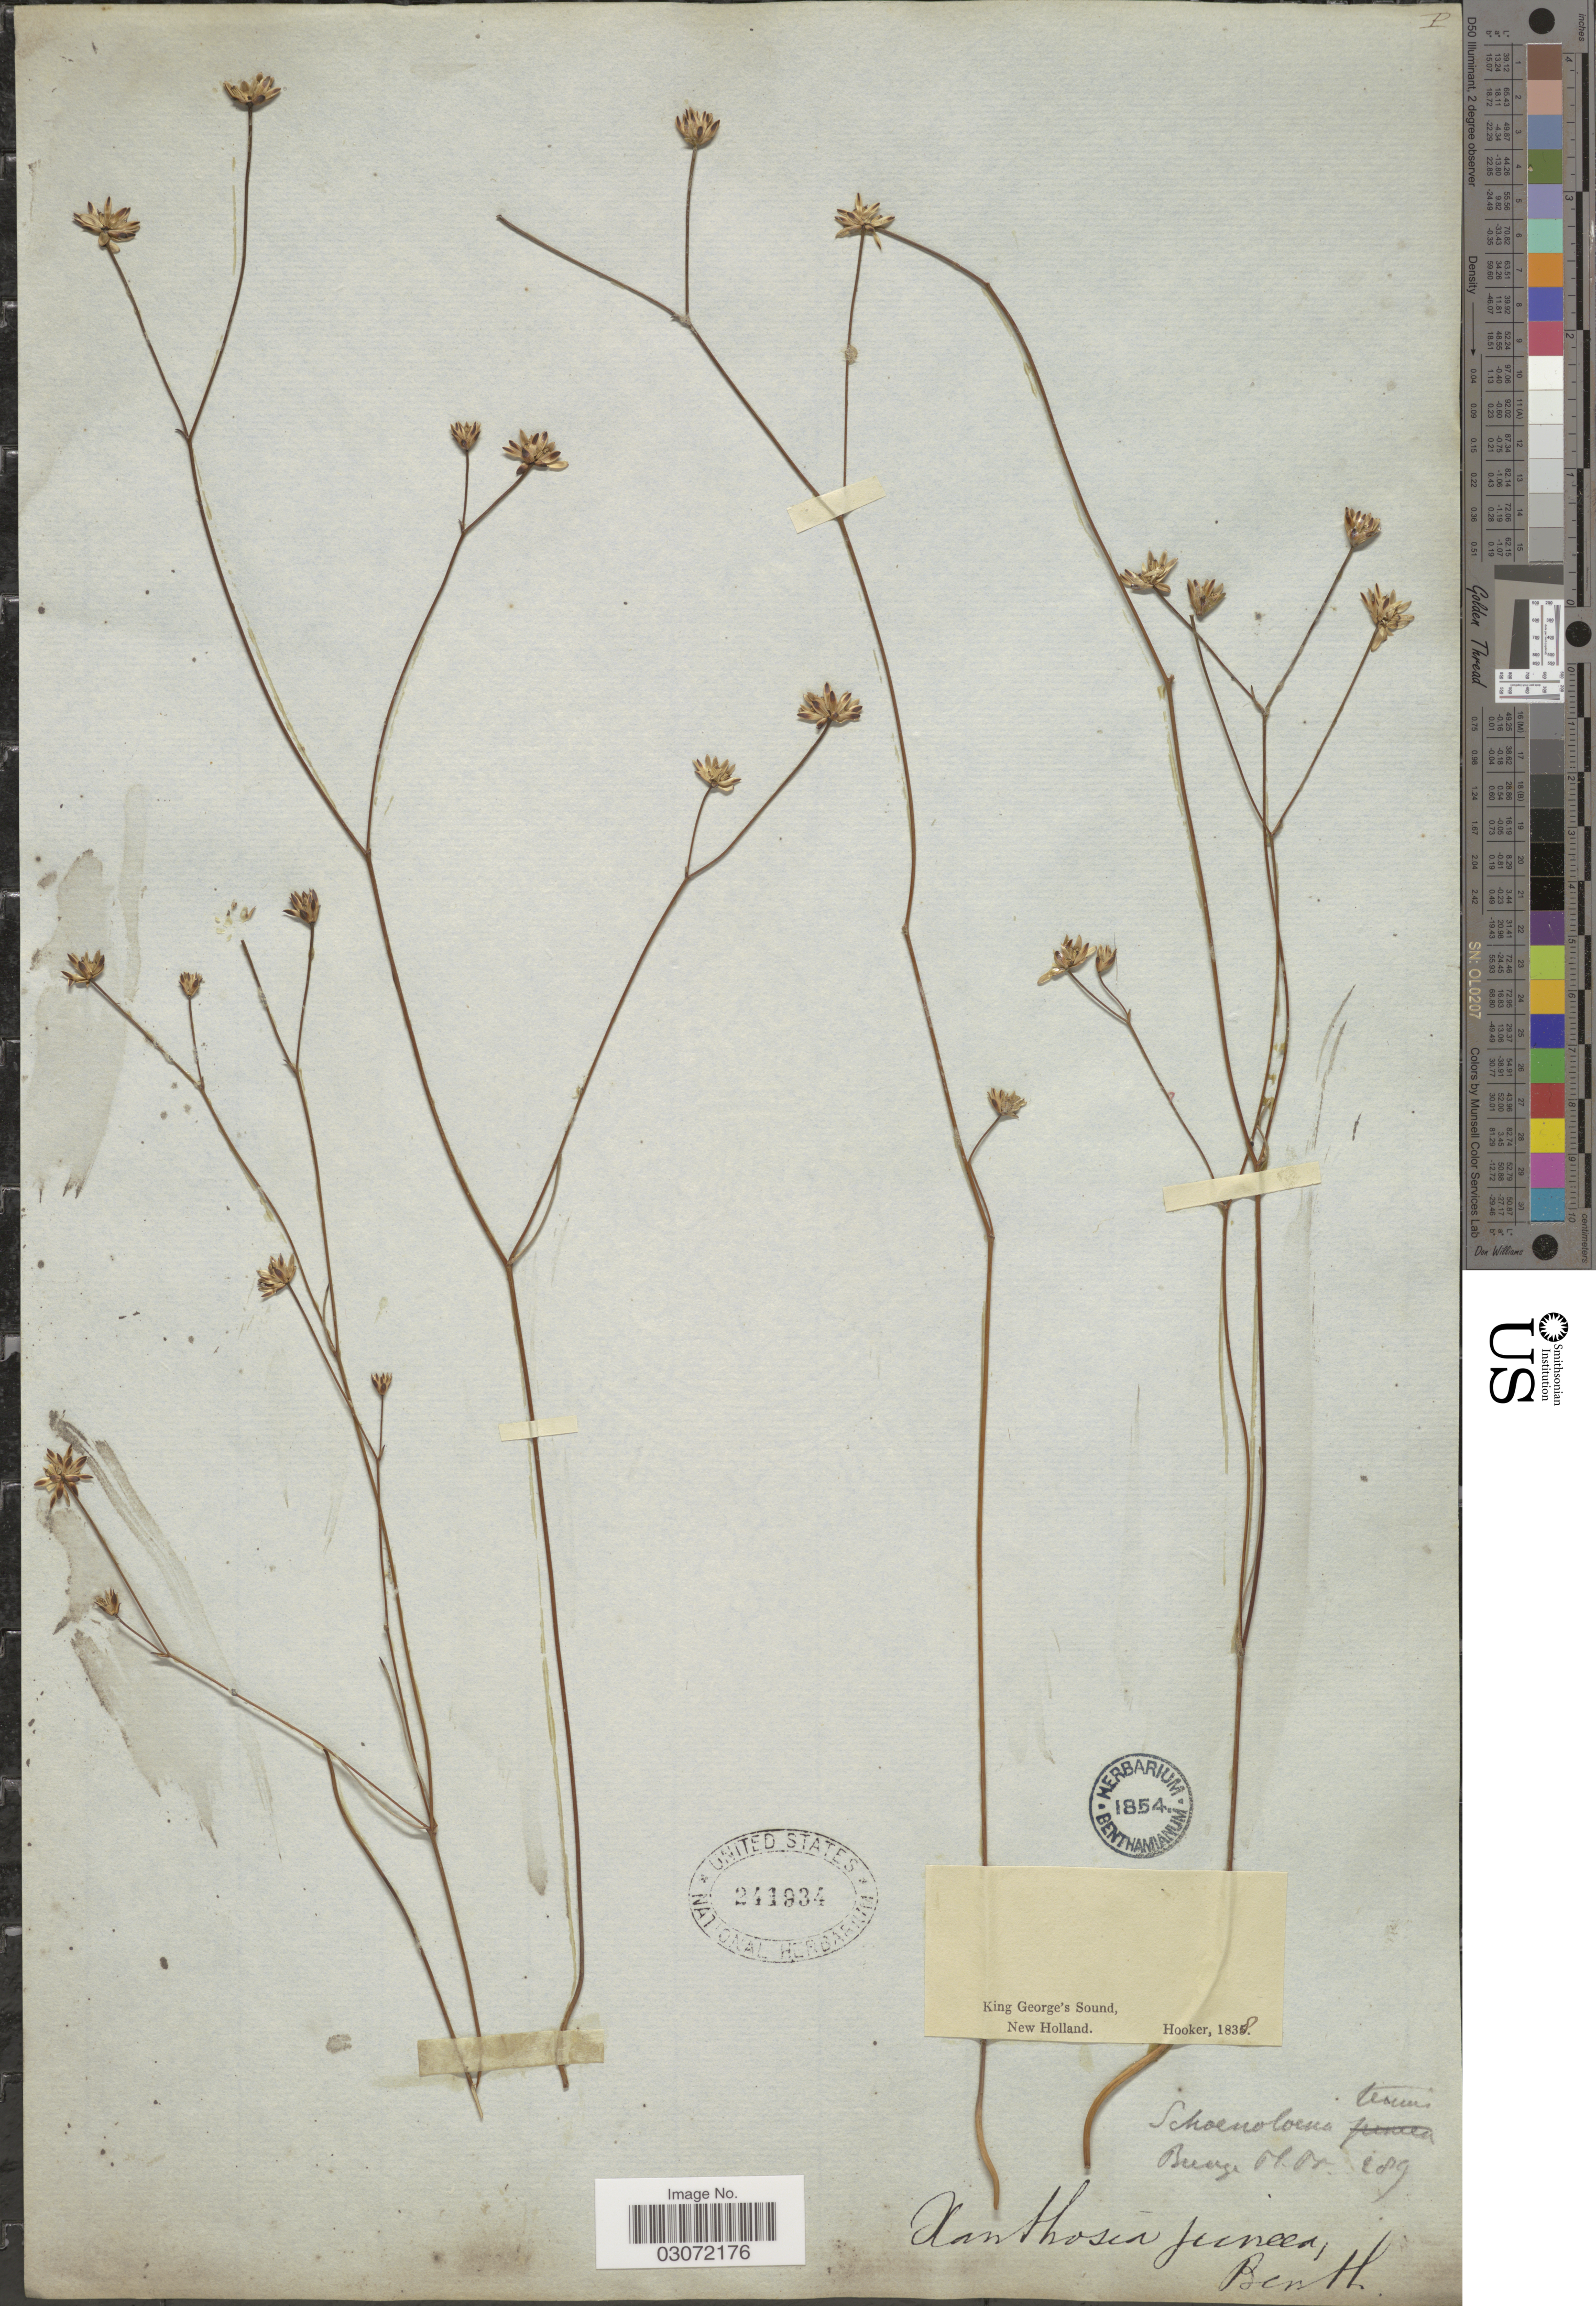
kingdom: Plantae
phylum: Tracheophyta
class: Magnoliopsida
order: Apiales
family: Apiaceae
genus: Xanthosia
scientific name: Xanthosia juncea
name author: Benth.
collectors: -. Hooker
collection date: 1838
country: Australia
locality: King George's Sound. New Holland.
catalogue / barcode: US 241934